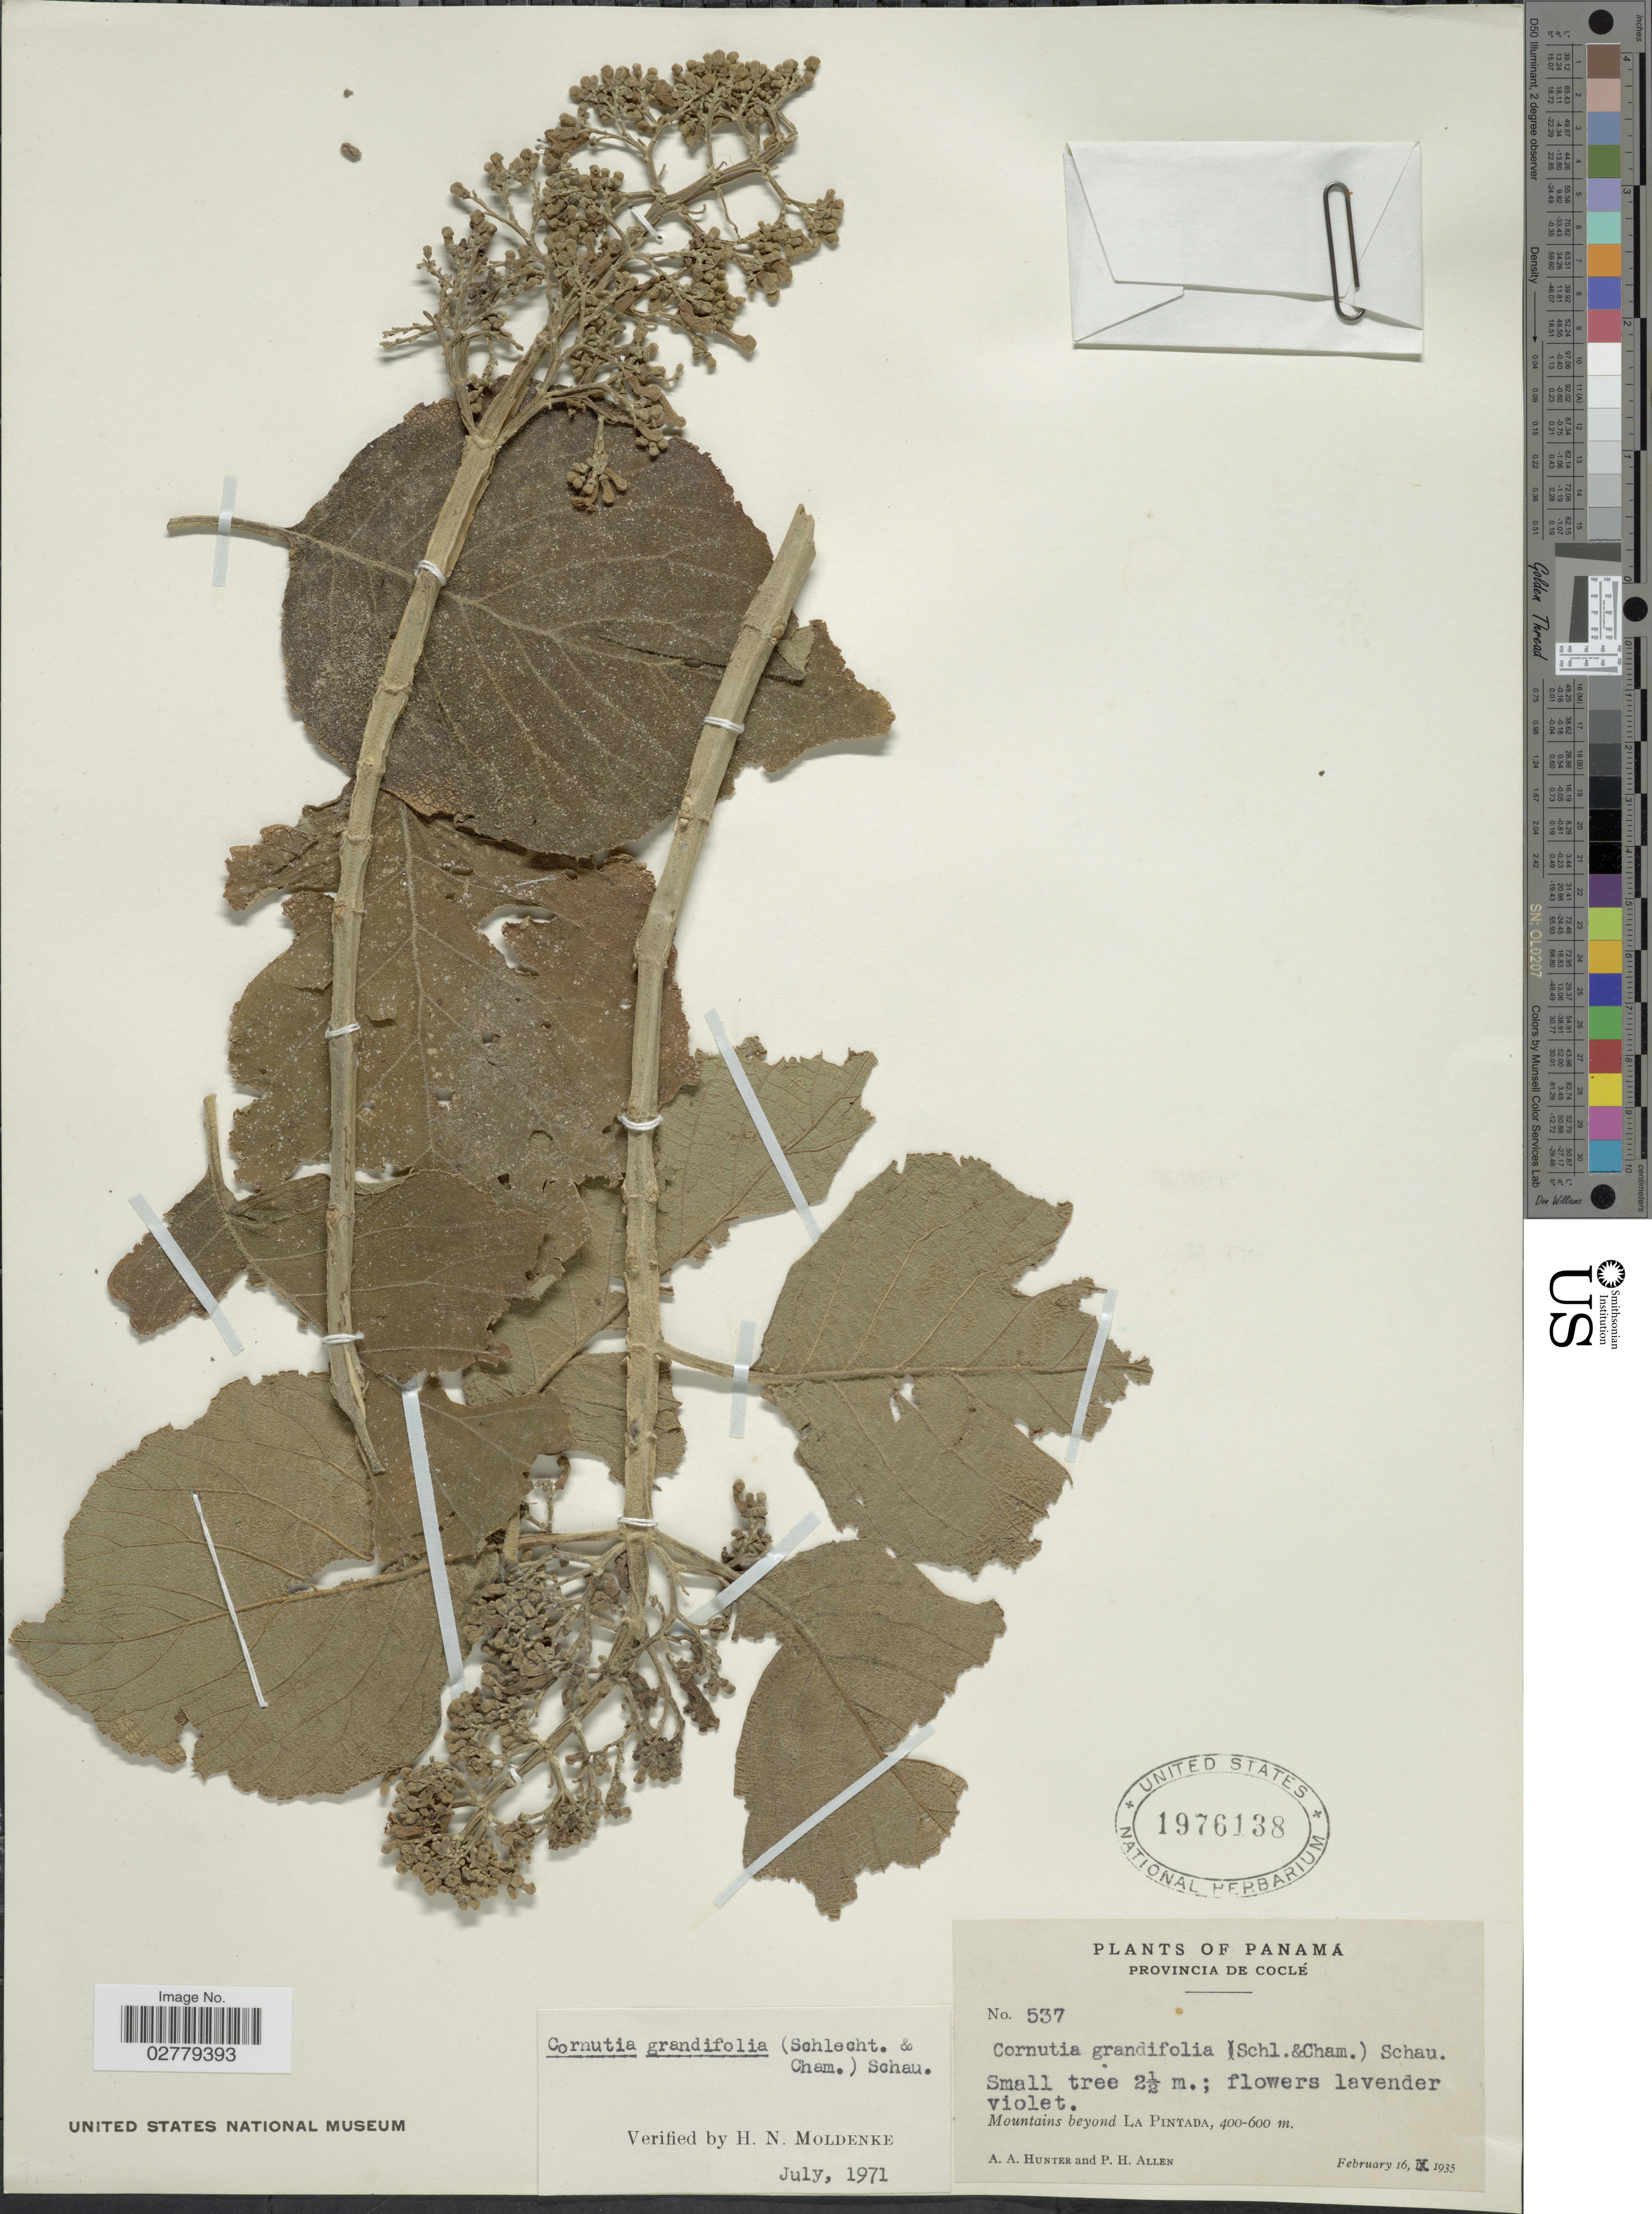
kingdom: Plantae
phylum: Tracheophyta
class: Magnoliopsida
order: Lamiales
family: Lamiaceae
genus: Cornutia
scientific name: Cornutia grandifolia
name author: (Cham. & Schltdl.) Schauer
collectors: A. Hunter & P. H. Allen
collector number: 537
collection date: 1935-02-16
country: Panama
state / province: Coclé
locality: Mountains beyond La Pintada.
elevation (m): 400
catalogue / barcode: US 1976138